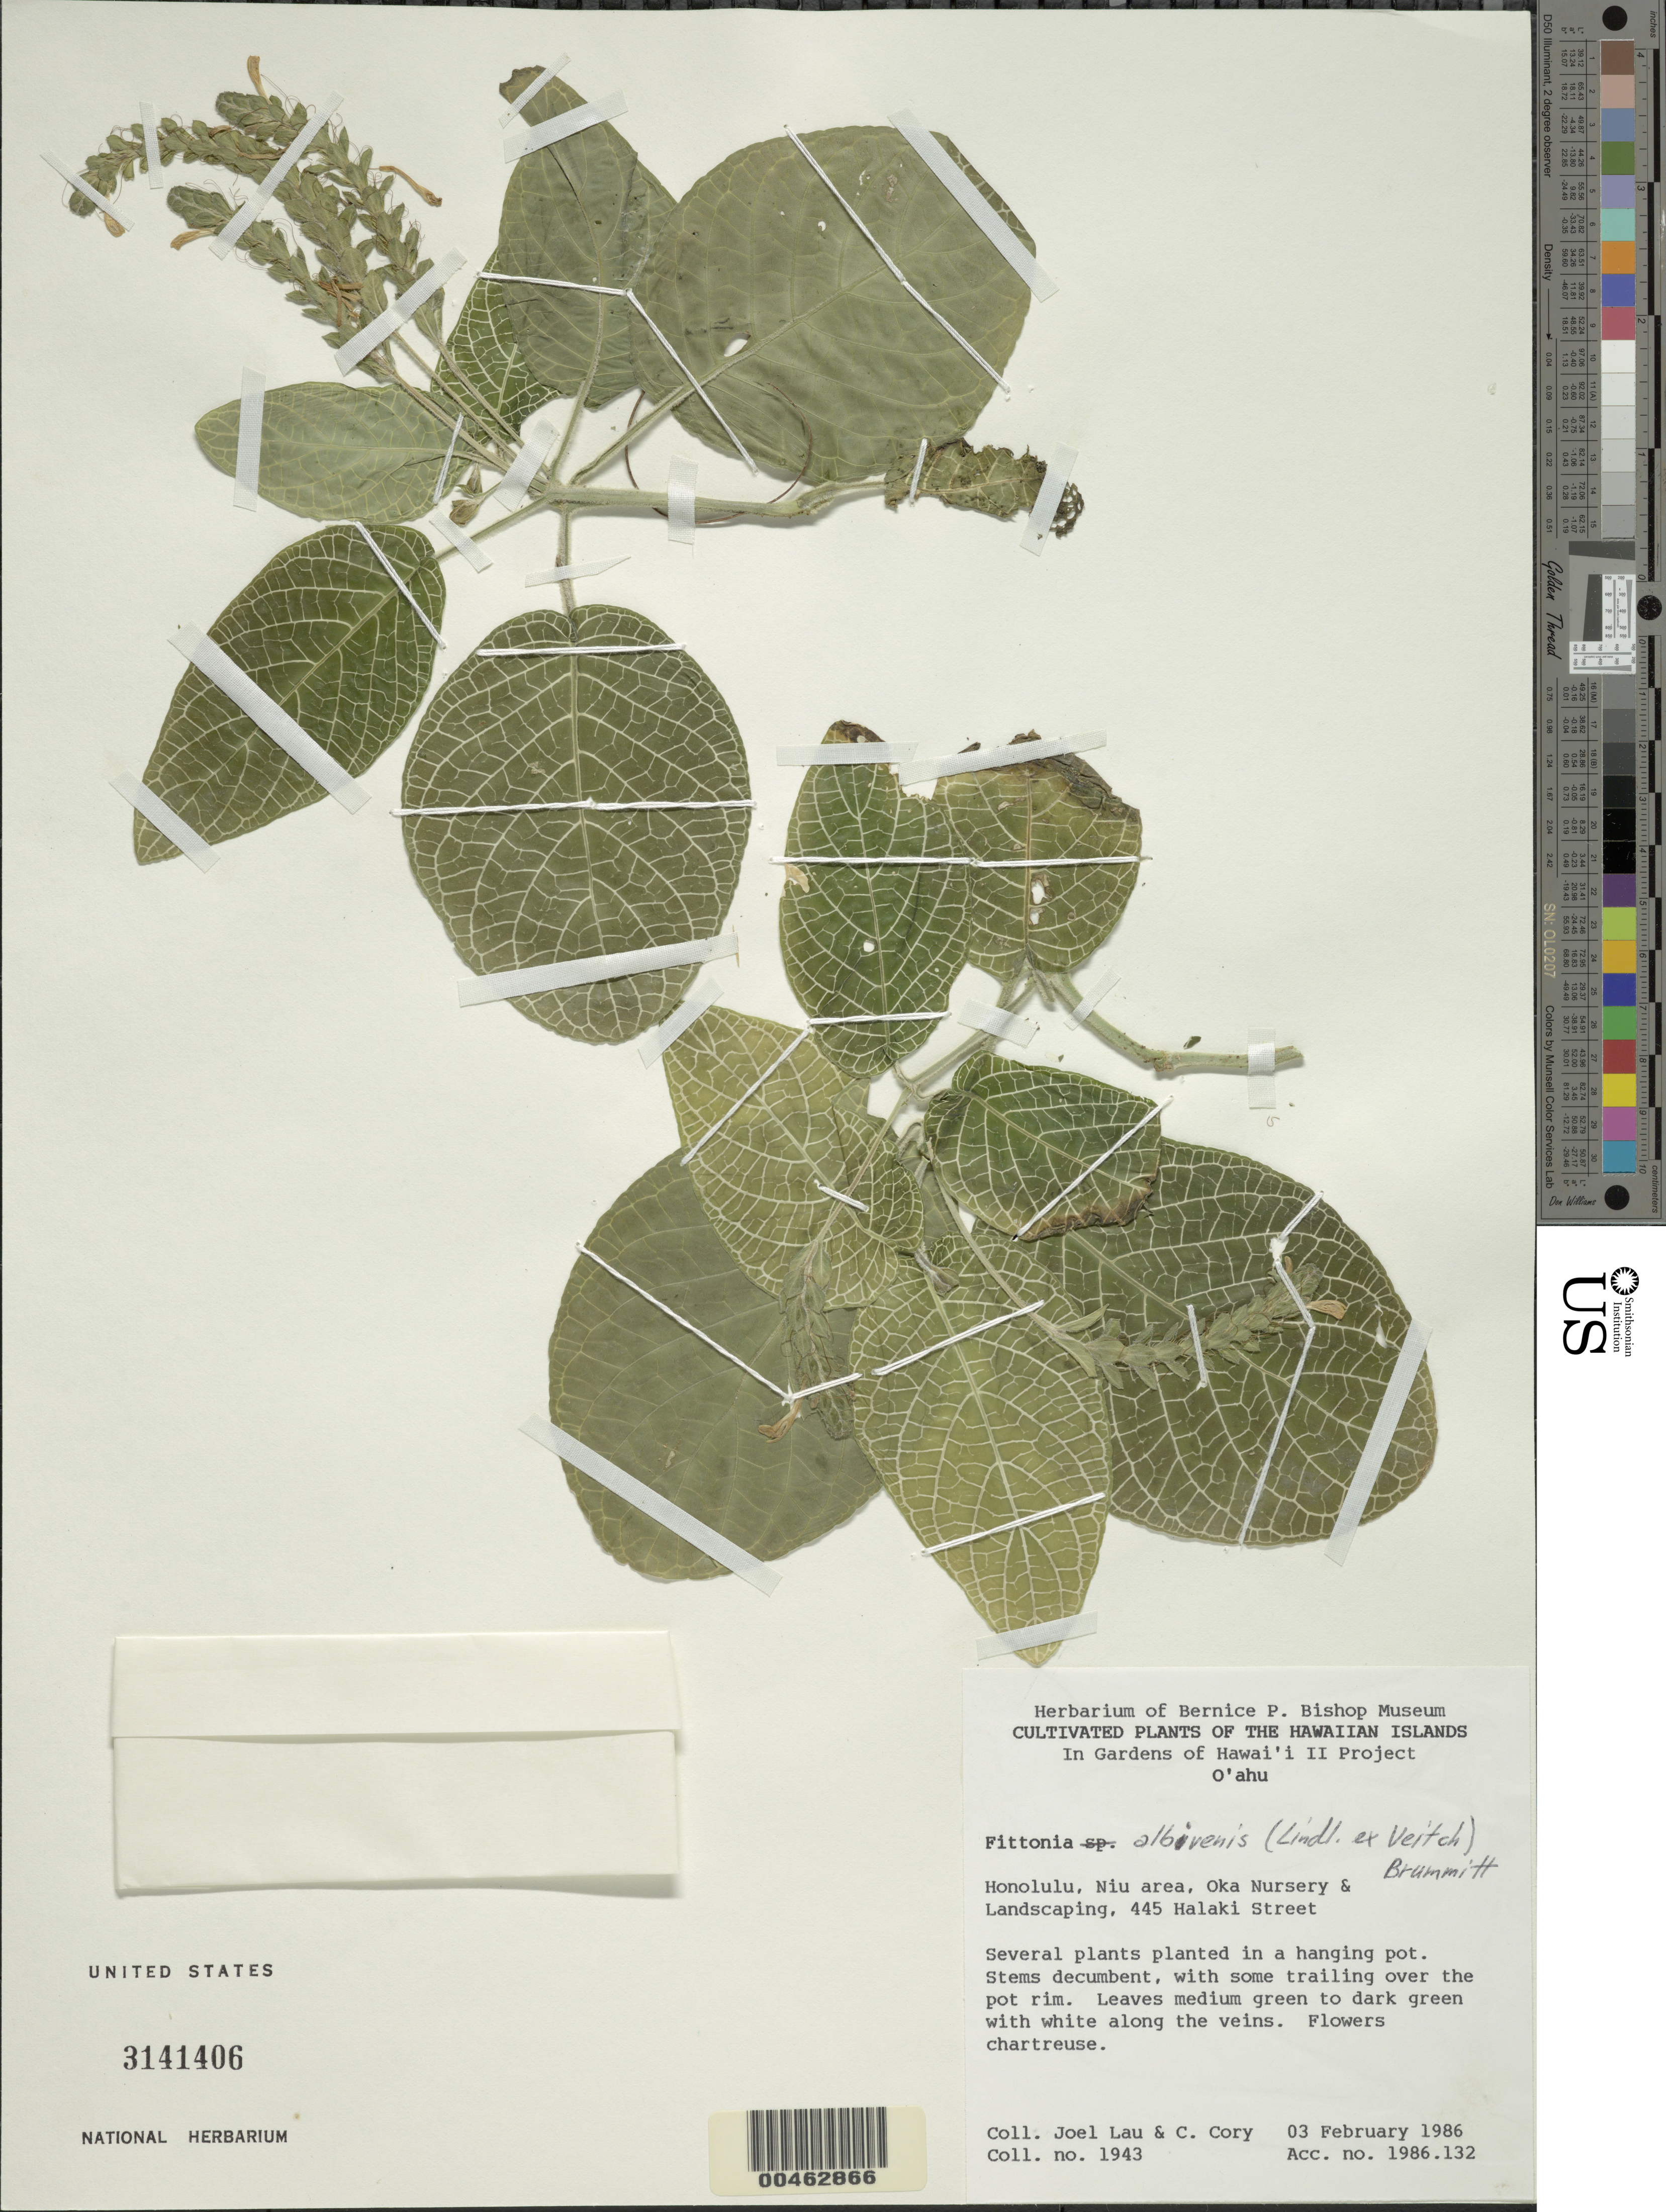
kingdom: Plantae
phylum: Tracheophyta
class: Magnoliopsida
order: Lamiales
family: Acanthaceae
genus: Fittonia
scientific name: Fittonia albivenis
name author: (Lindl. ex Veitch) Brummitt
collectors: J. Lau & C. Cory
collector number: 1943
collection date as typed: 3 Feb 1986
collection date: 1986-02-03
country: United States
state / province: Hawaii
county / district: Honolulu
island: Oahu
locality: Honolulu, Niu area, Oka Nursery & Landscaping, 445 Halaki St.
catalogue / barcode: US 3141406